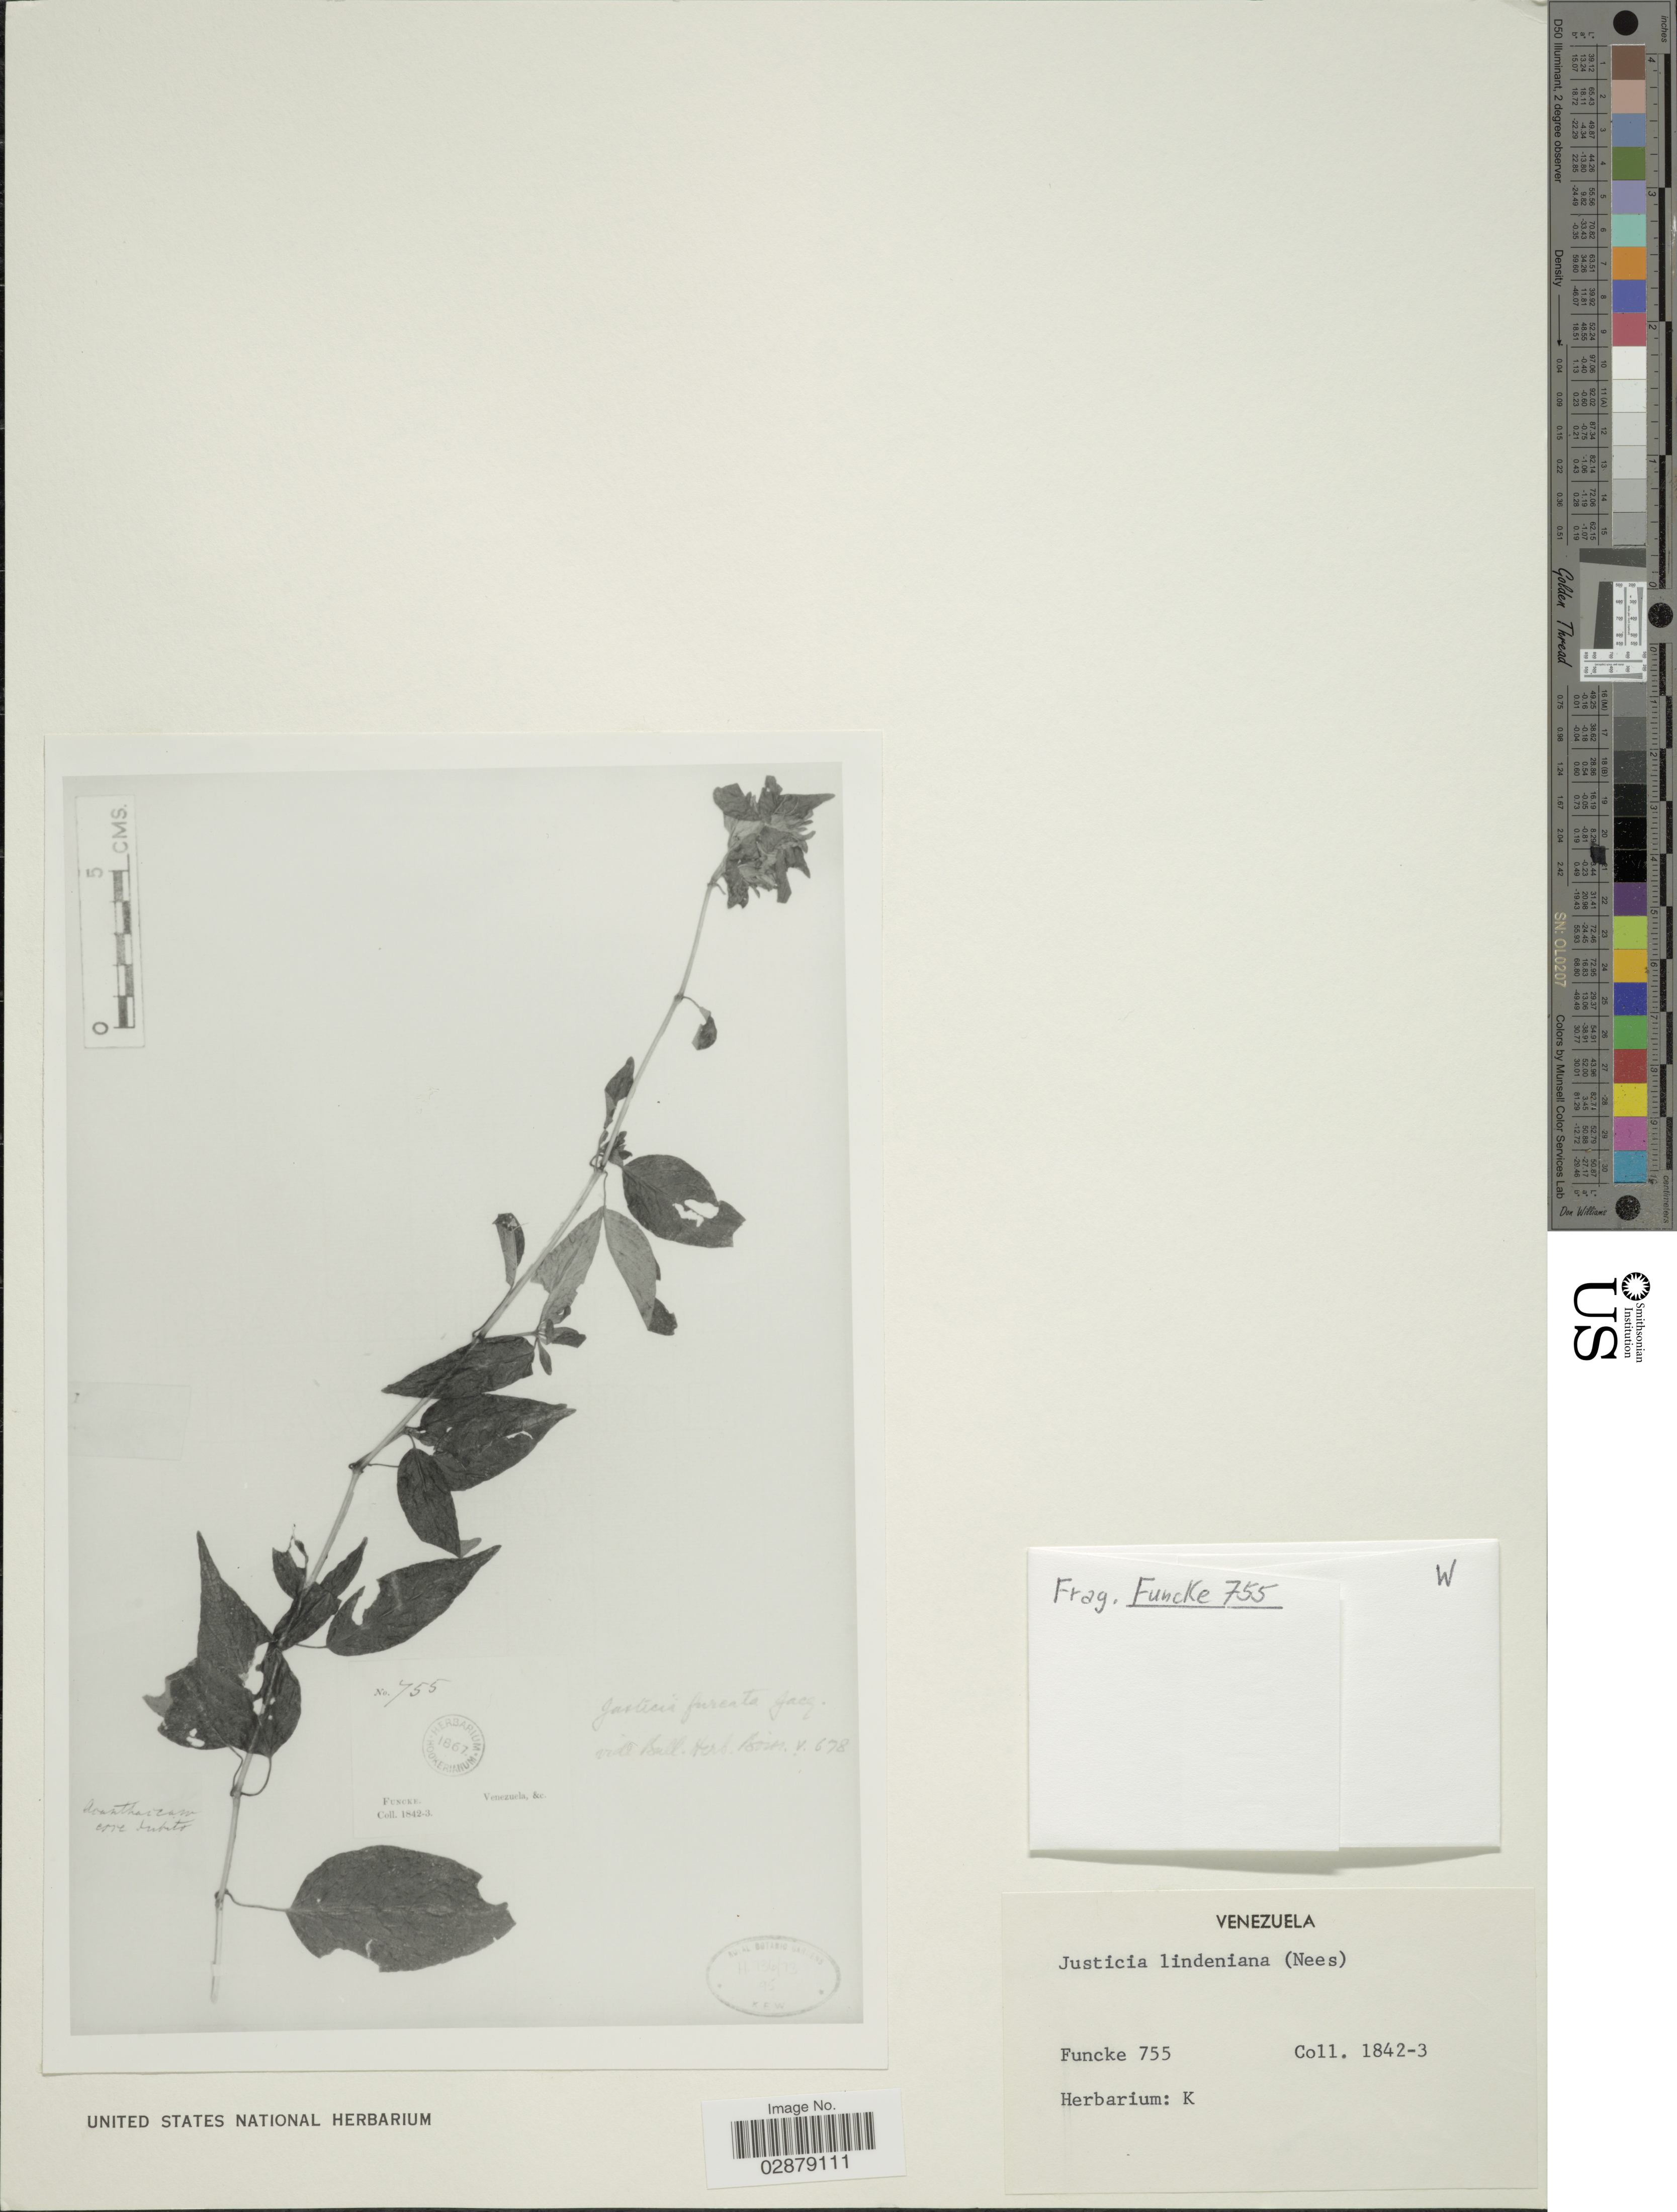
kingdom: Plantae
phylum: Tracheophyta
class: Magnoliopsida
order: Lamiales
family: Acanthaceae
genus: Justicia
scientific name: Justicia hochreutineri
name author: J.F. Macbr.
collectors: Funcke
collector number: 755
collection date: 1842/1843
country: Venezuela